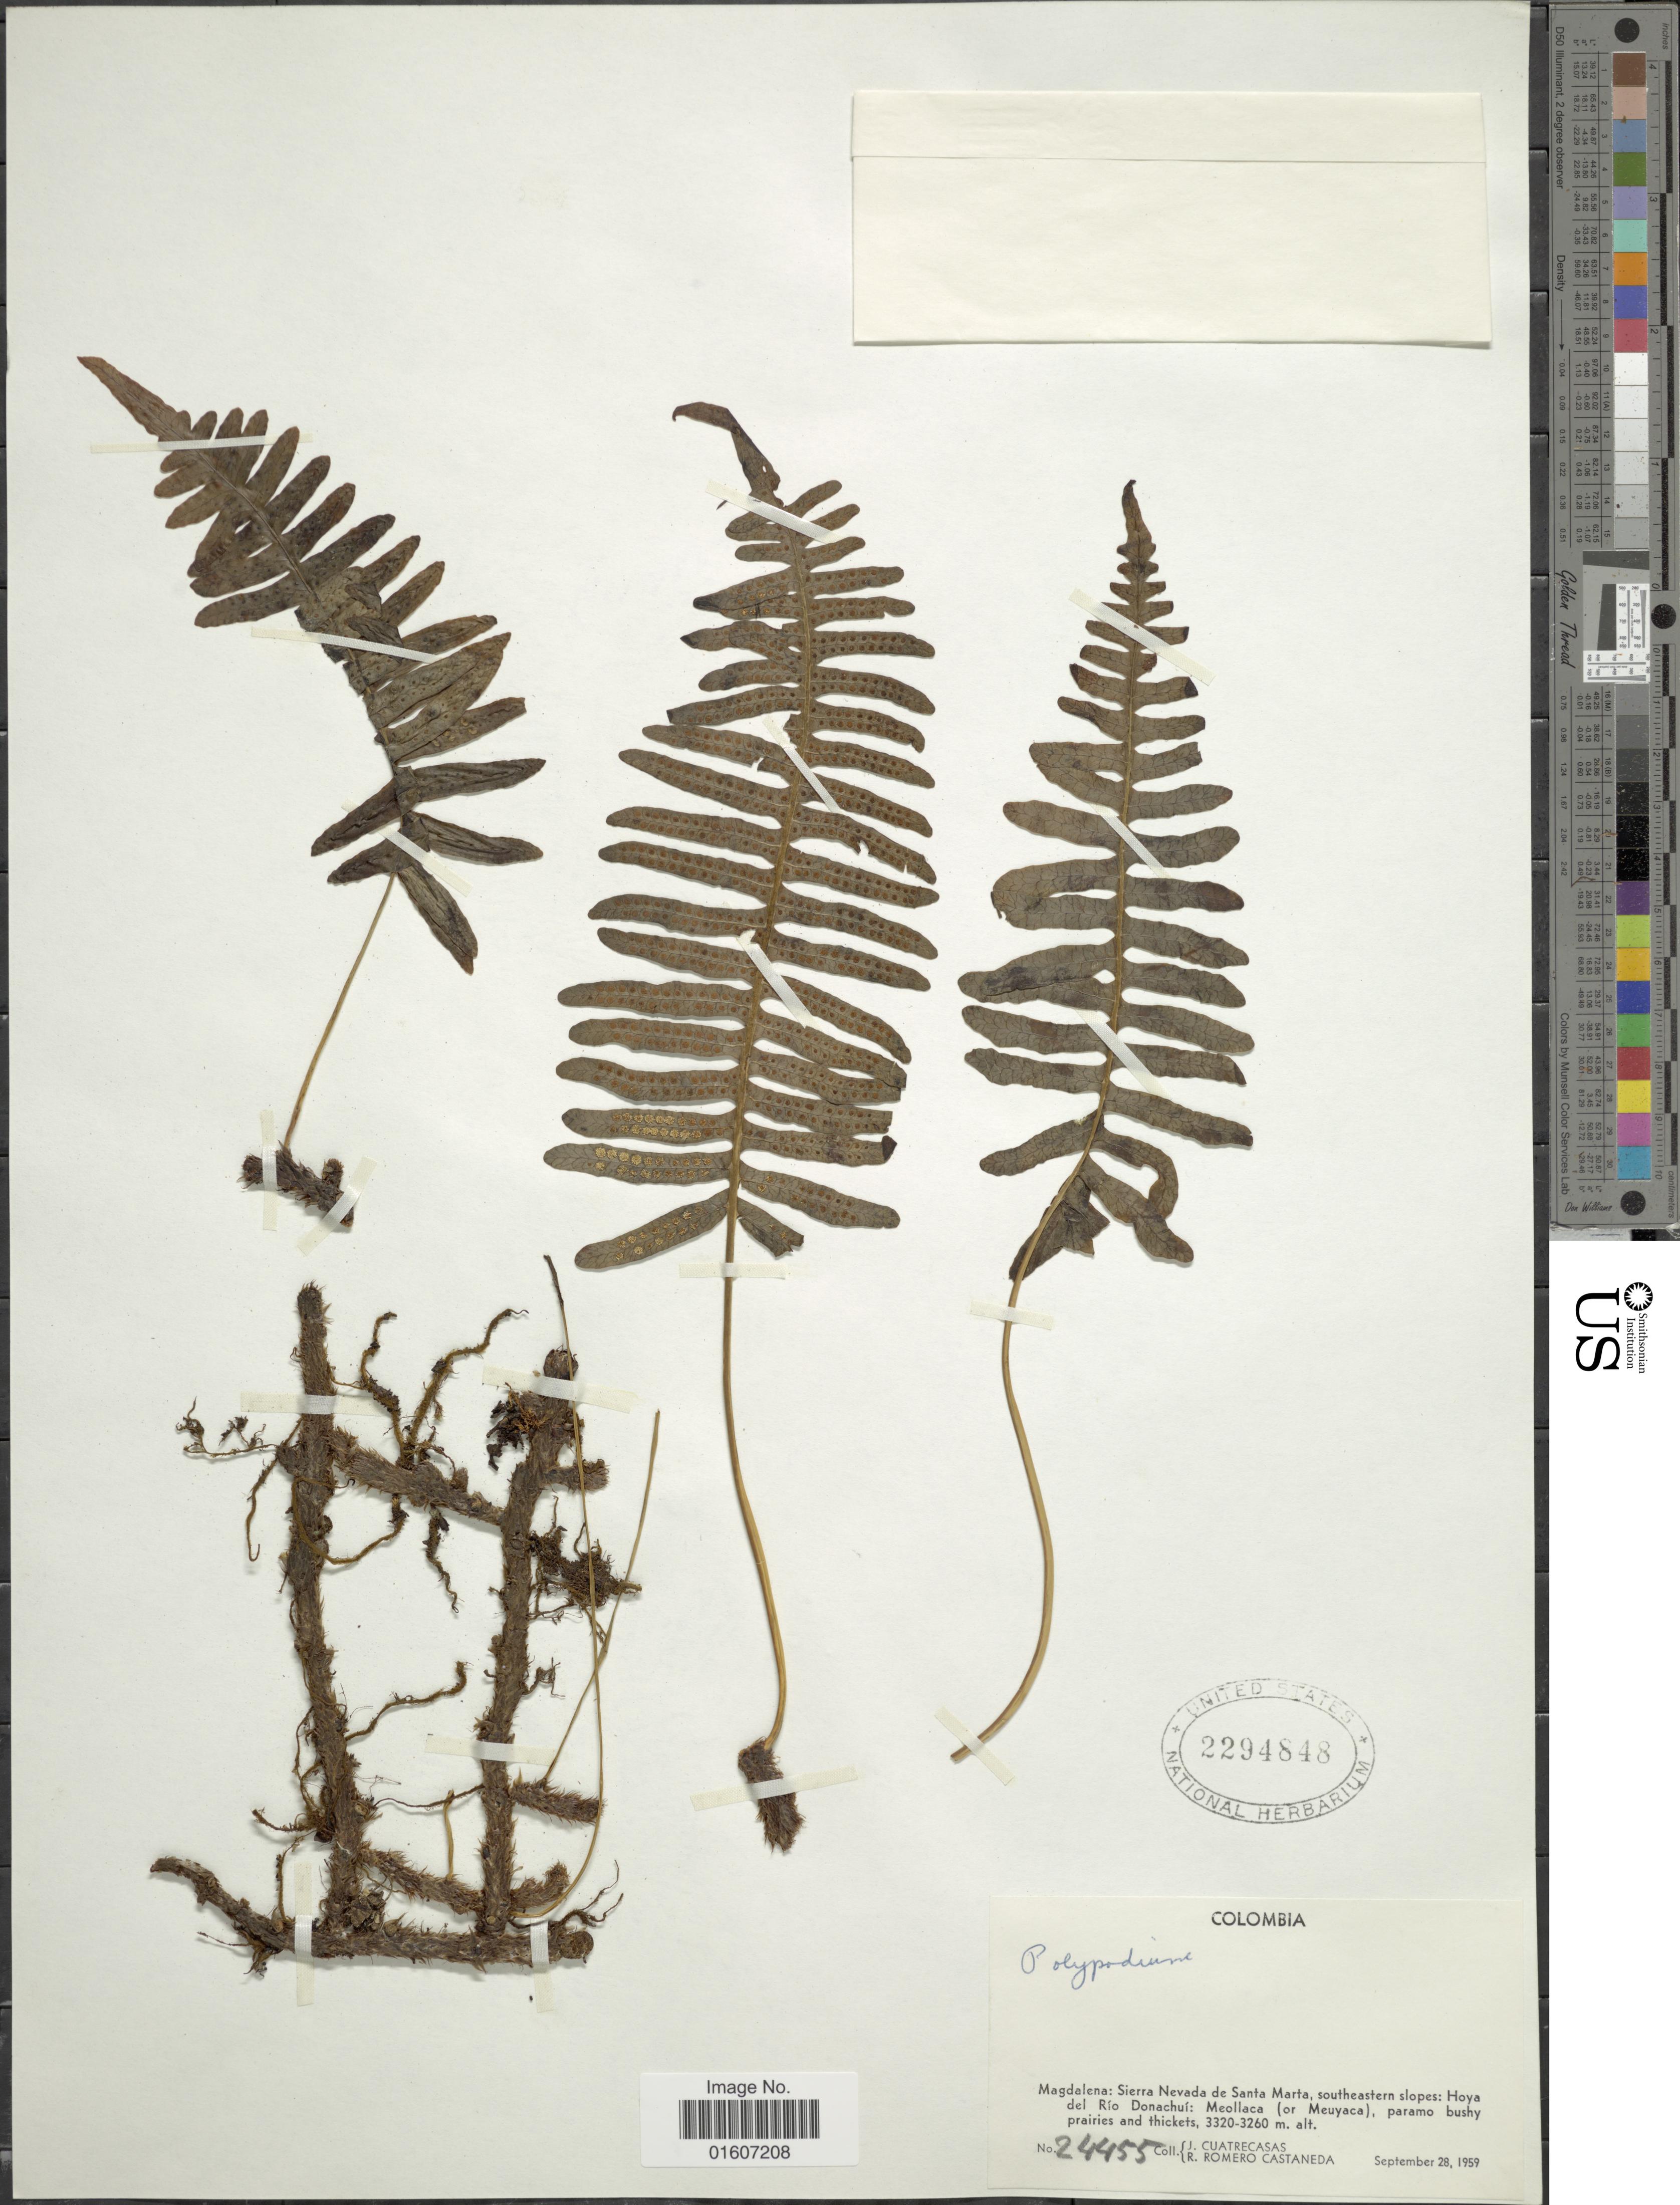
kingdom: Plantae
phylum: Tracheophyta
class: Polypodiopsida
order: Polypodiales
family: Polypodiaceae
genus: Serpocaulon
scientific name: Serpocaulon sp.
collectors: J. Cuatrecasas & R. Romero Castañeda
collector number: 24455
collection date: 1959-09-28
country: Colombia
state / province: Magdalena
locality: Sierra Nevada de Santa Marta, southeastern slopes: Hoya del Río Donachuí: Meollaca (or Meuyaca), paramo bushy prairies and thickets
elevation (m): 3260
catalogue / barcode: US 2294848